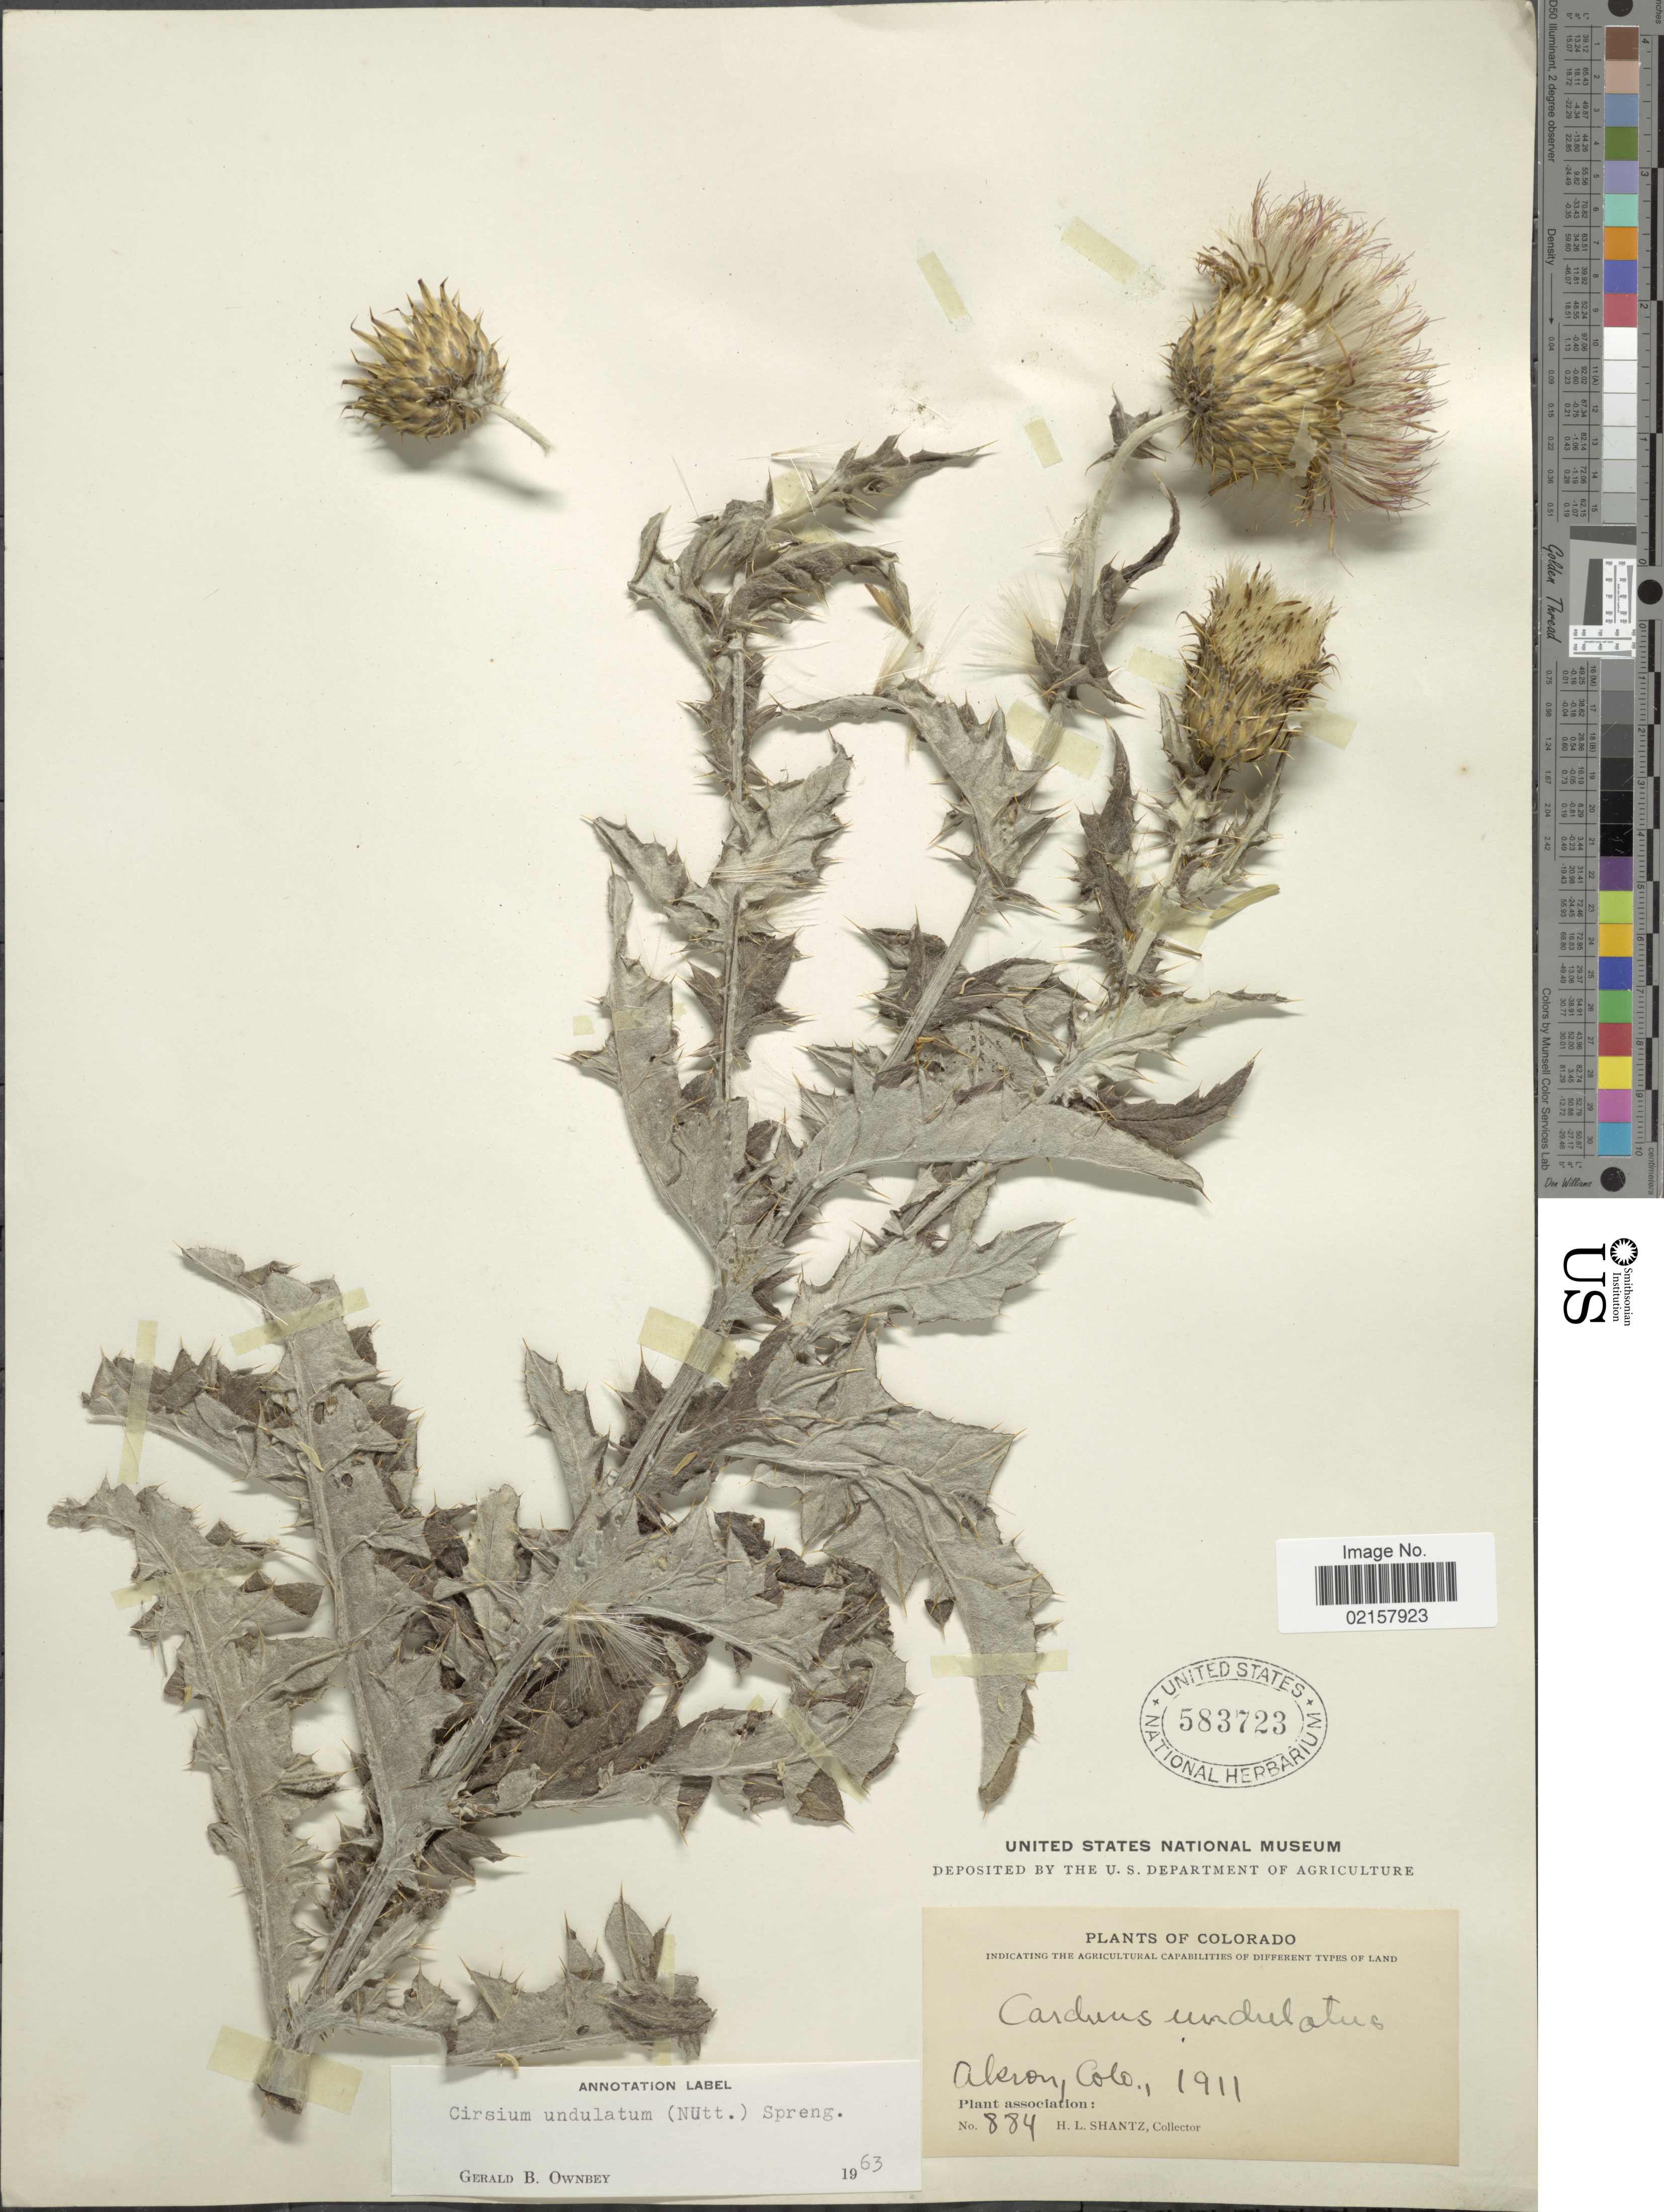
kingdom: Plantae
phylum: Tracheophyta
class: Magnoliopsida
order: Asterales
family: Asteraceae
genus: Cirsium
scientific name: Cirsium undulatum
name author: (Nutt.) Spreng.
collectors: H. Shantz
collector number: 884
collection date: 1911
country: United States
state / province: Colorado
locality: Akron.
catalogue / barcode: US 583723